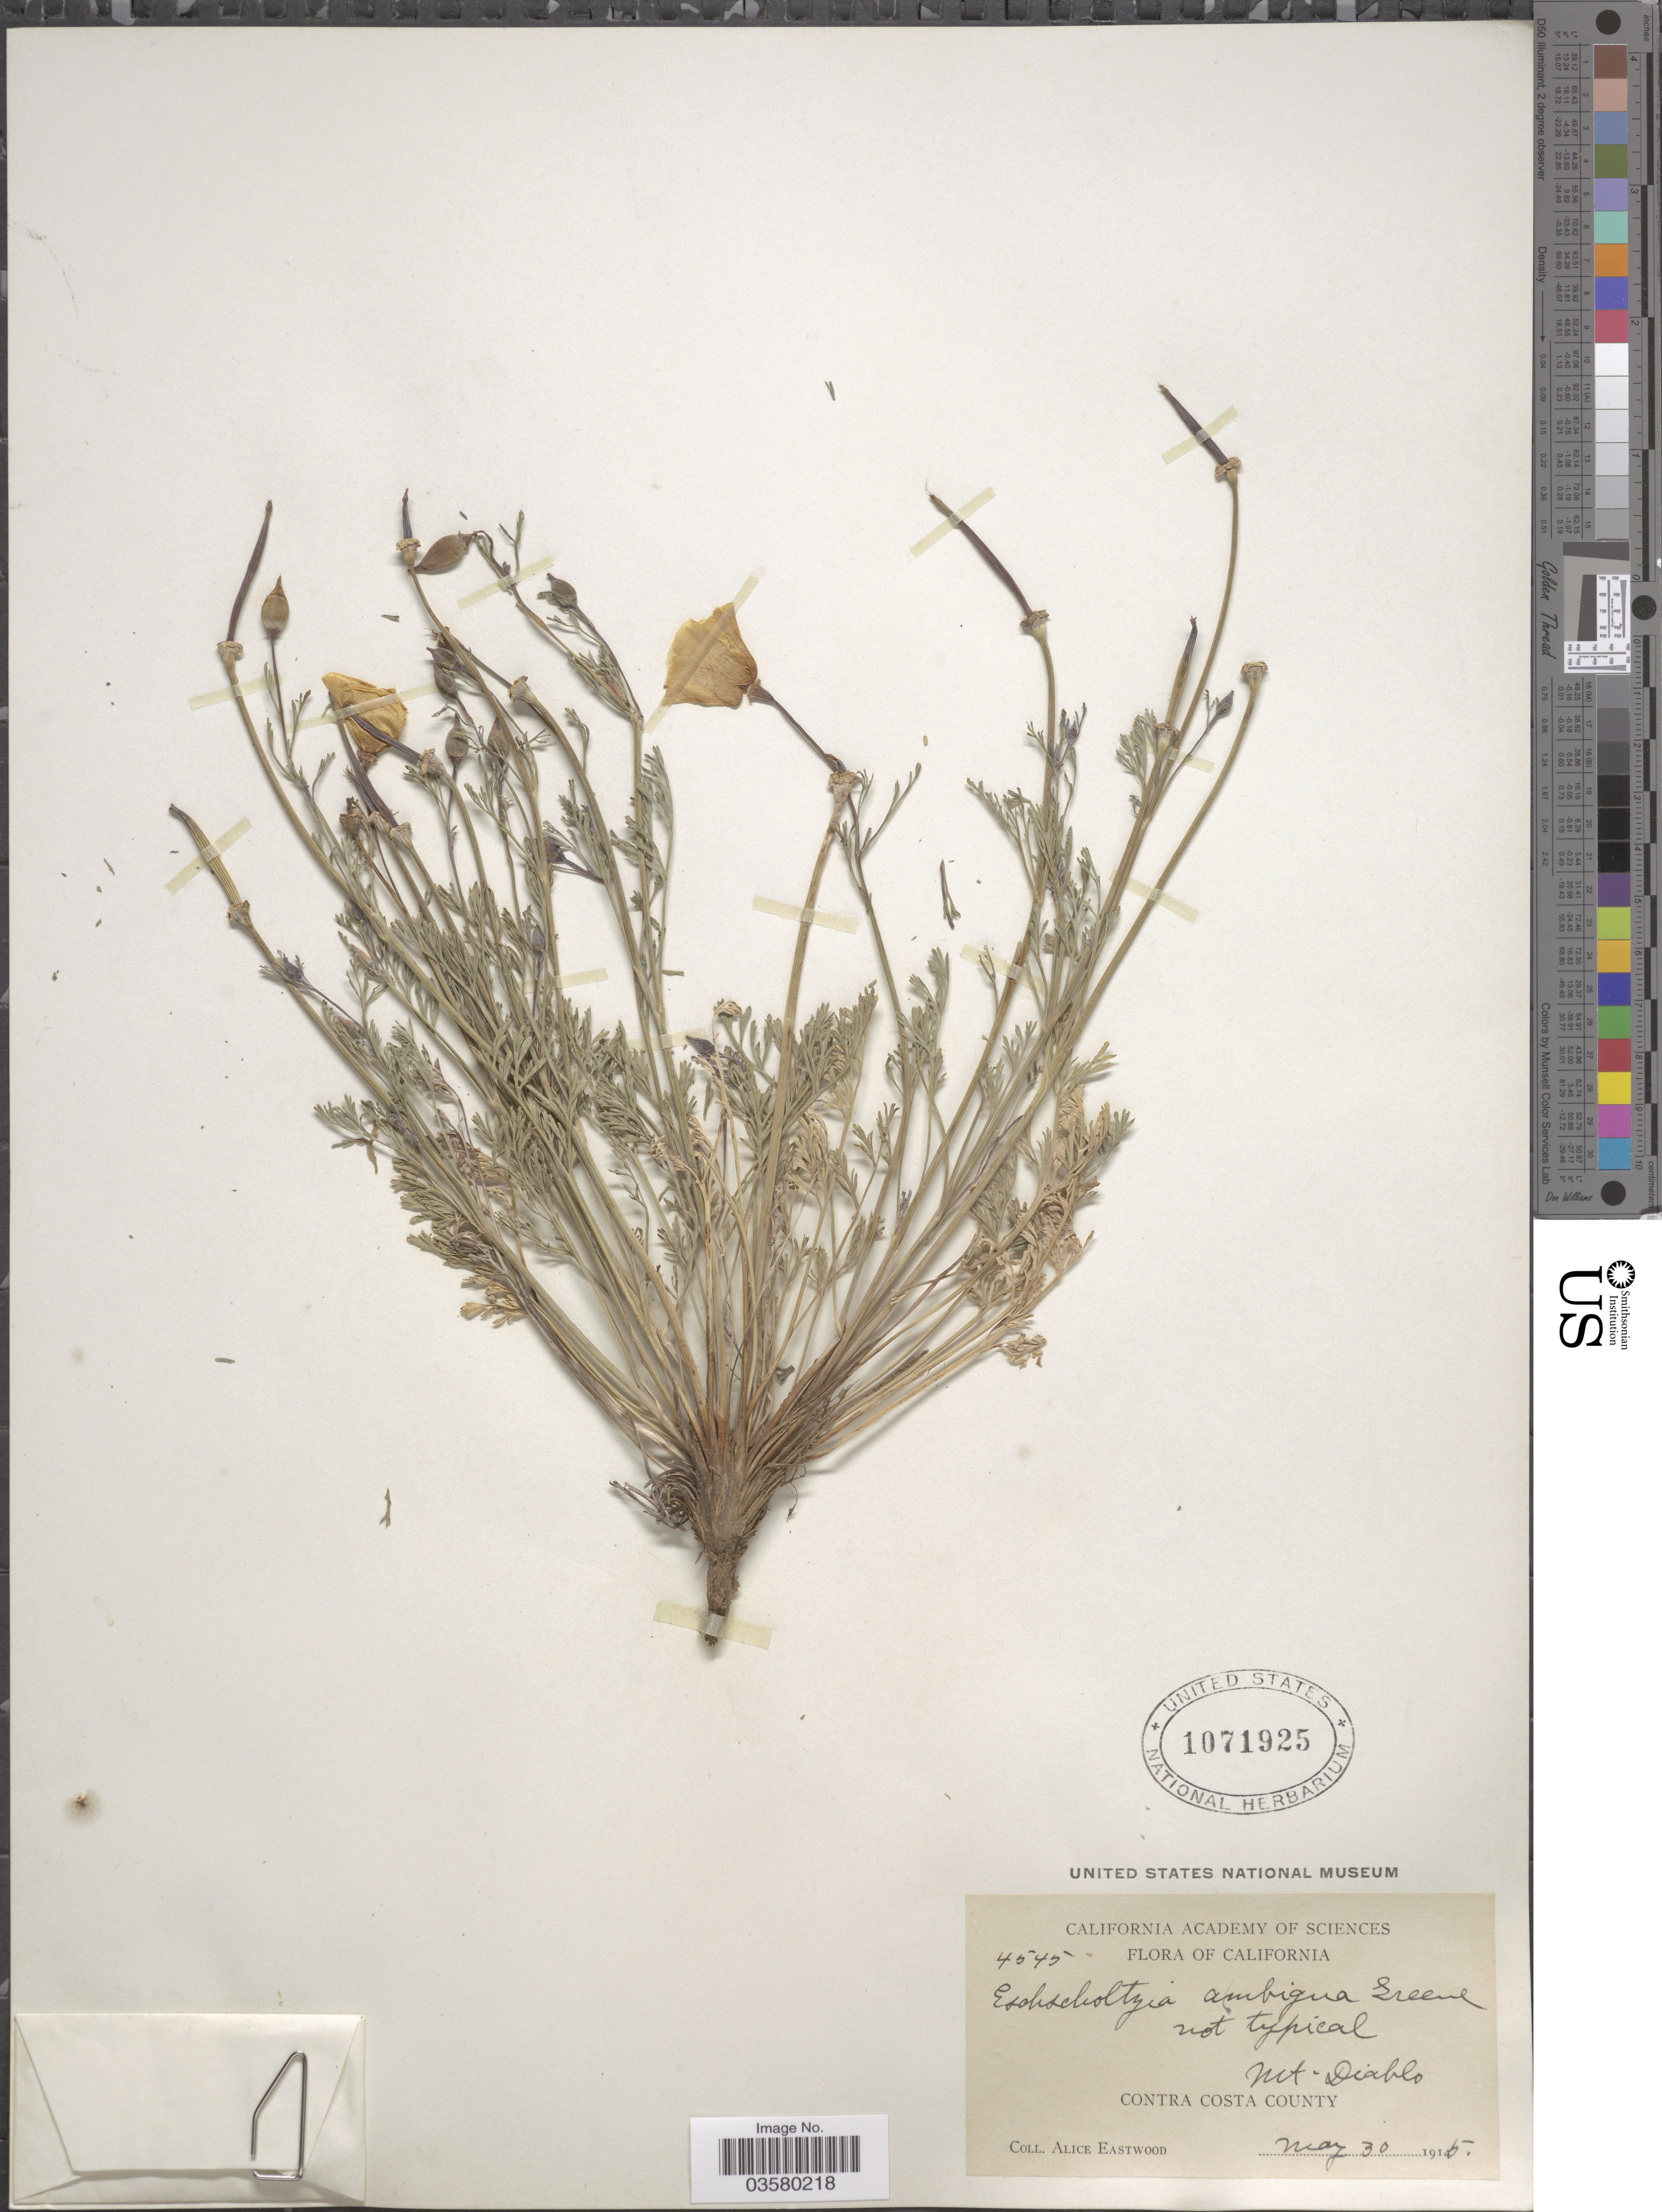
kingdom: Plantae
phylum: Tracheophyta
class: Magnoliopsida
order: Ranunculales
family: Papaveraceae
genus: Eschscholzia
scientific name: Eschscholzia californica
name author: Cham.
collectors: A. Eastwood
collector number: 4545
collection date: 1915-05-30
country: United States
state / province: California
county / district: Contra Costa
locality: Mt. Diablo. Contra Costa County.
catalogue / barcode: US 1071925